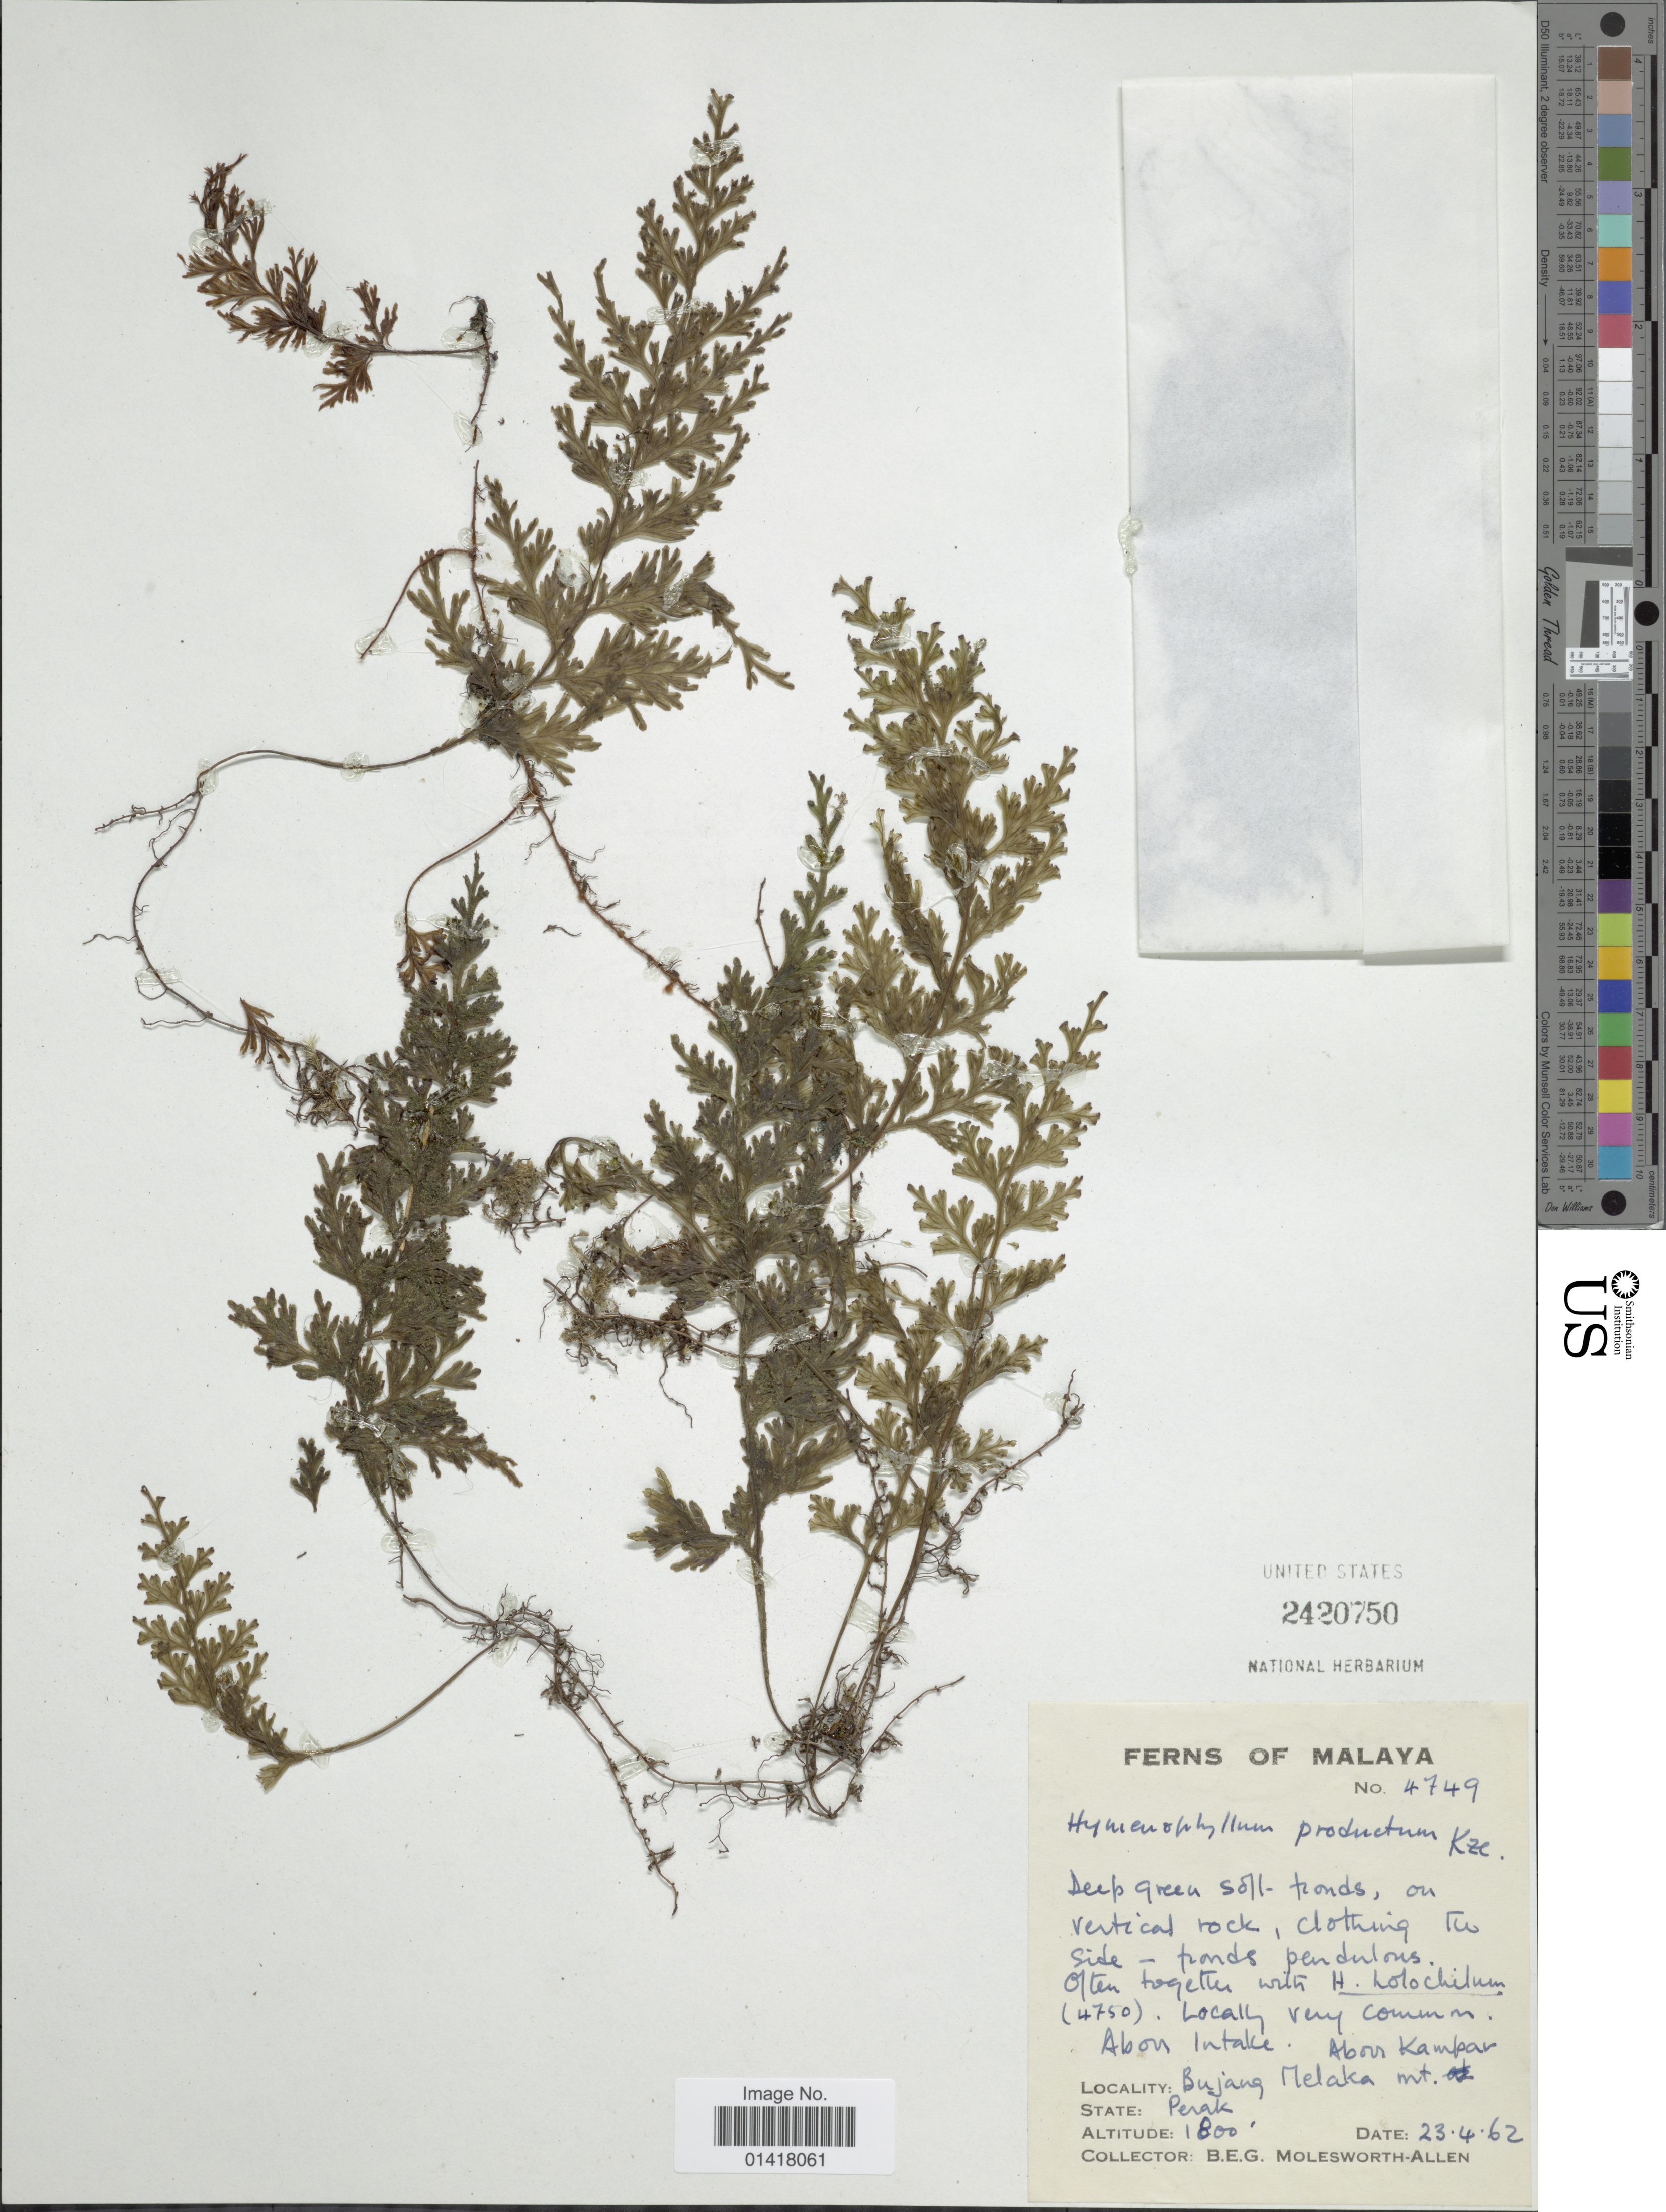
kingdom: Plantae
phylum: Tracheophyta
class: Polypodiopsida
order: Hymenophyllales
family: Hymenophyllaceae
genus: Hymenophyllum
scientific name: Hymenophyllum productum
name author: Kunze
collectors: B. E. G. Molesworth-Allen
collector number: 4749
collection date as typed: Transcribed d/m/y: 23/4/62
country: Malaysia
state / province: Perak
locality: Malaya, above Instalke, Above Kampar, Bujang Melaka mt.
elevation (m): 549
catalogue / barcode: US 2420750